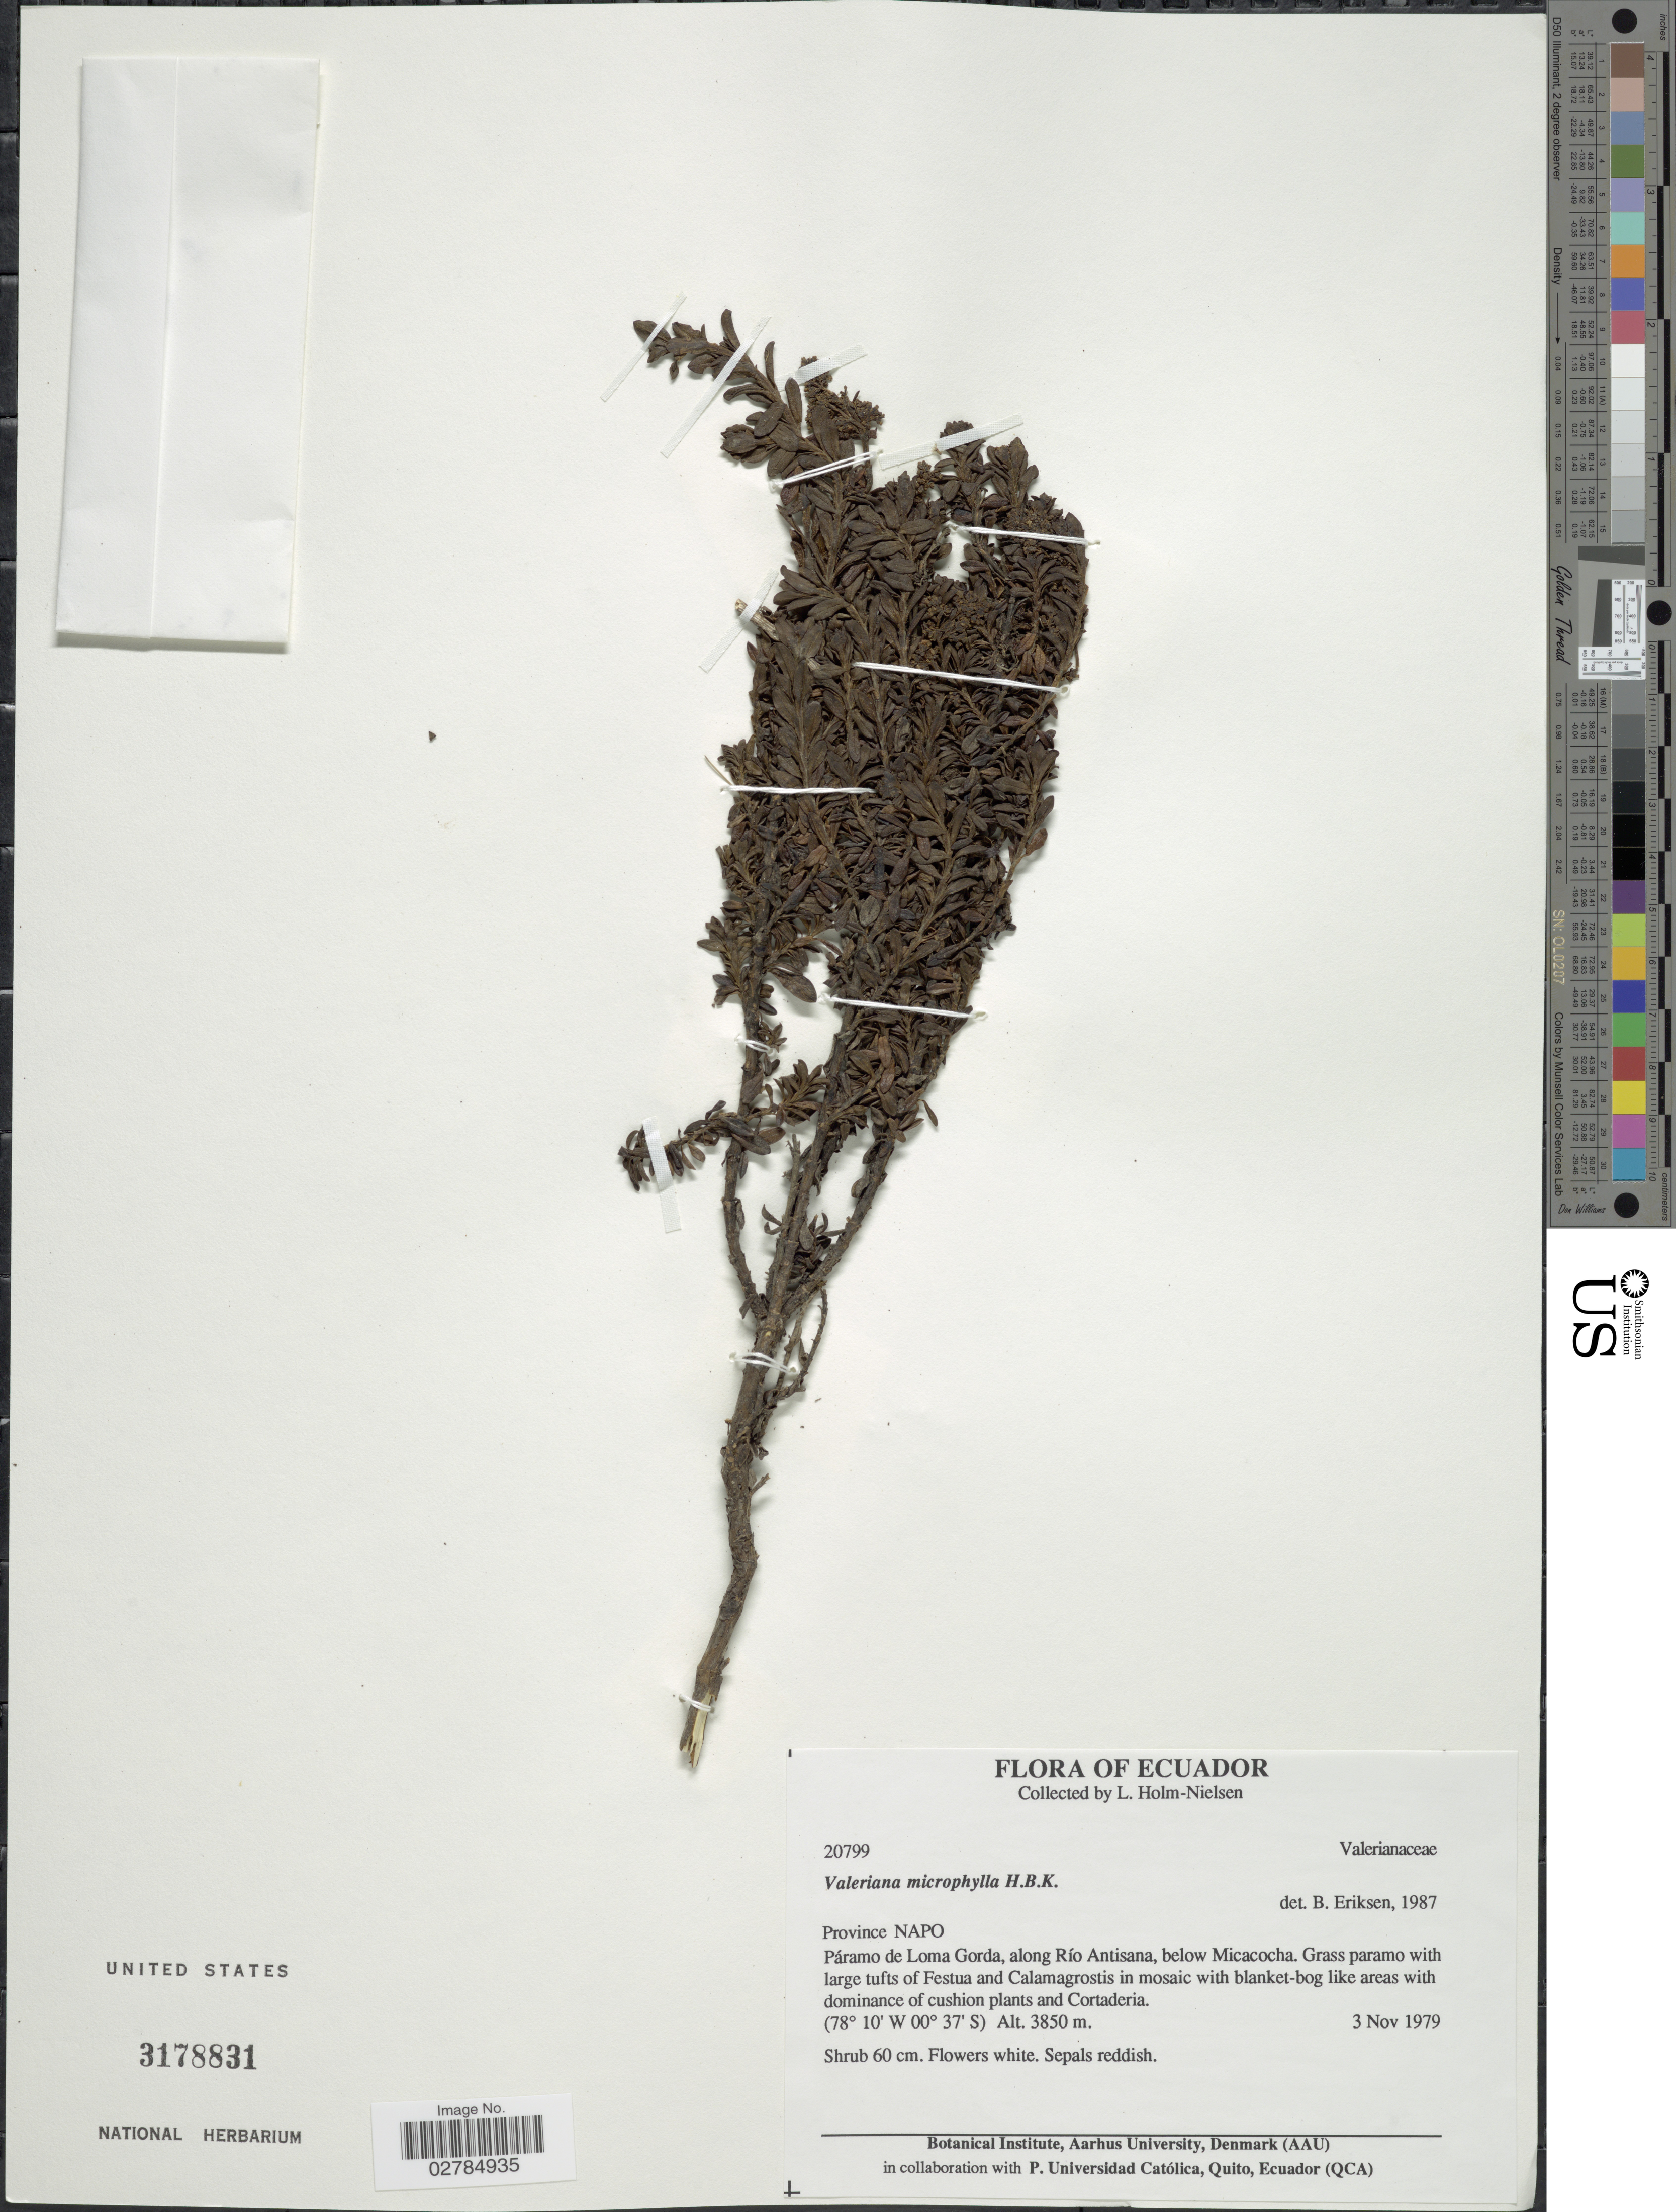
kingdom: Plantae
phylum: Tracheophyta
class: Magnoliopsida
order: Dipsacales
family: Caprifoliaceae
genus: Valeriana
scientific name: Valeriana microphylla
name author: Kunth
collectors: L. Holm-Nielsen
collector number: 20799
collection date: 1979-11-03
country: Ecuador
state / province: Napo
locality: Páramo de Loma Gorda, along Río Antisana, below Micacocha.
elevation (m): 3850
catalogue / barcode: US 3178831